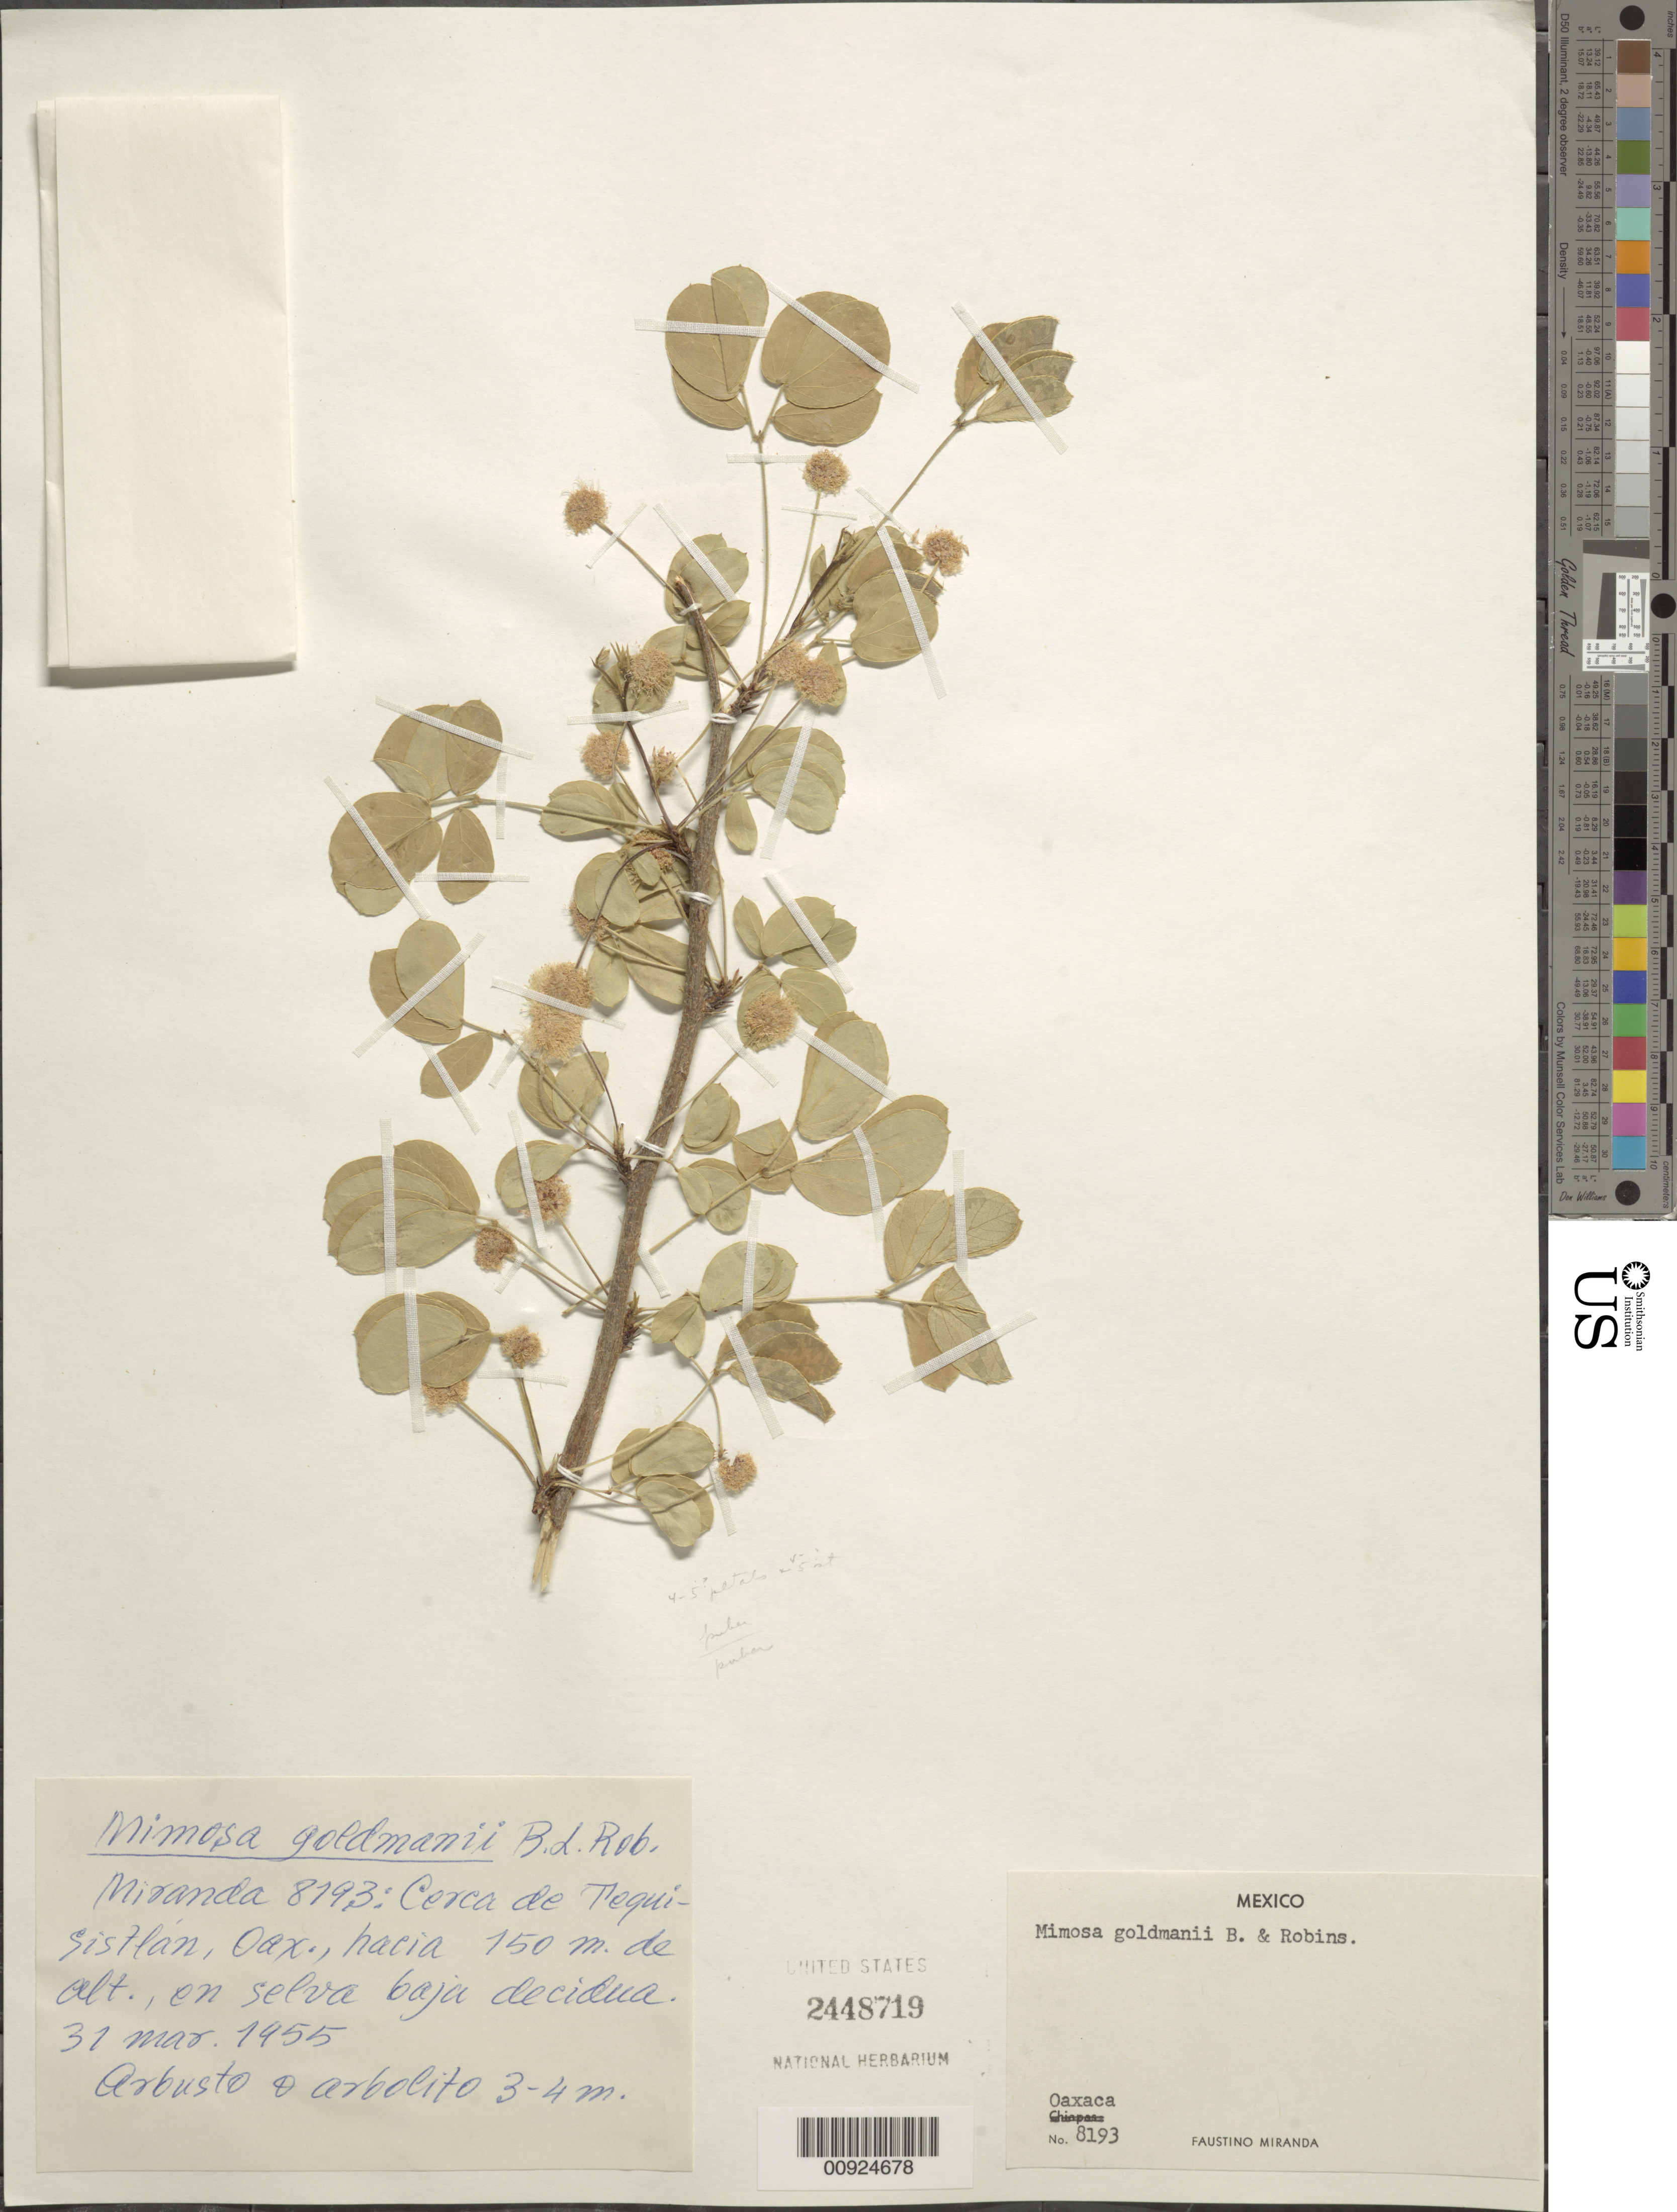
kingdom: Plantae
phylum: Tracheophyta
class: Magnoliopsida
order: Fabales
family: Fabaceae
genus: Mimosa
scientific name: Mimosa goldmanii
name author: B.L. Rob.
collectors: Miranda G., F.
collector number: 8193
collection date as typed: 31 Mar 1955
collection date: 1955-03-31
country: Mexico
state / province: Oaxaca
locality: Cerca de Tequisistlán, Oaxaca.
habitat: En selva baja decidua.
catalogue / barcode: US 2448719